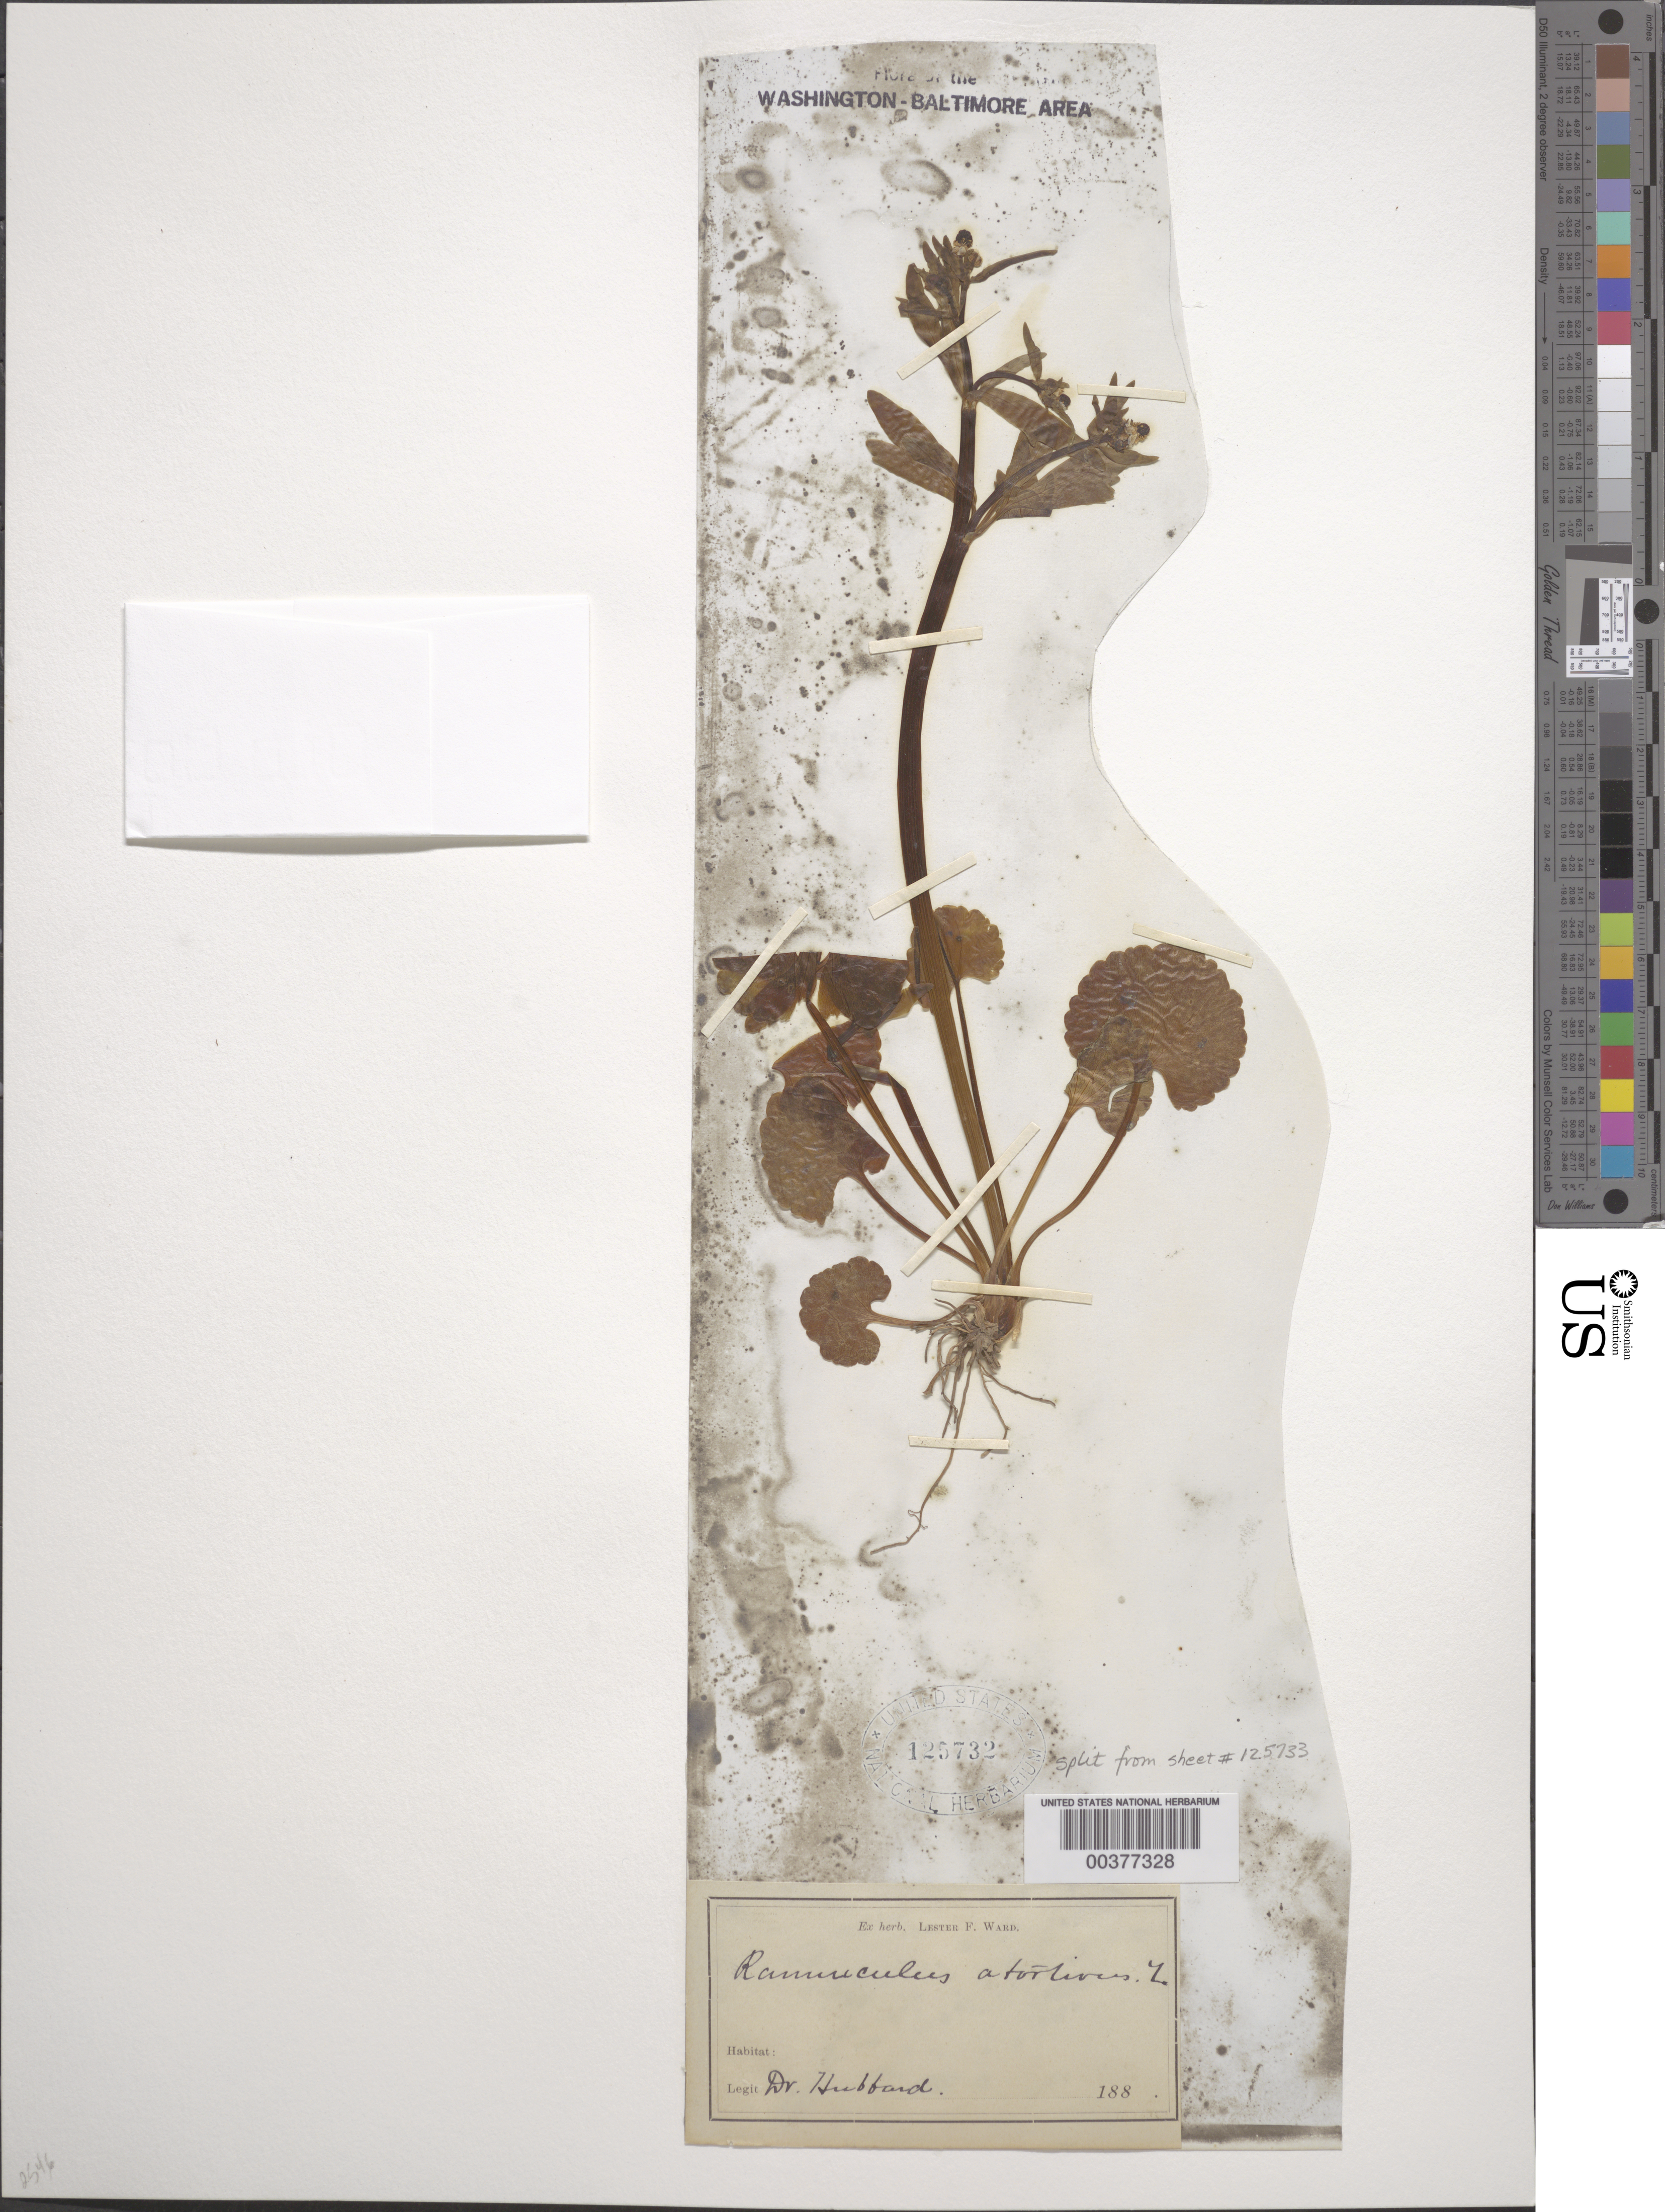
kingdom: Plantae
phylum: Tracheophyta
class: Magnoliopsida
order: Ranunculales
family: Ranunculaceae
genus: Ranunculus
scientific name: Ranunculus abortivus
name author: L.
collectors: Hubbard, --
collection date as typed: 188-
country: United States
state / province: District of Columbia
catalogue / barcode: US 125732